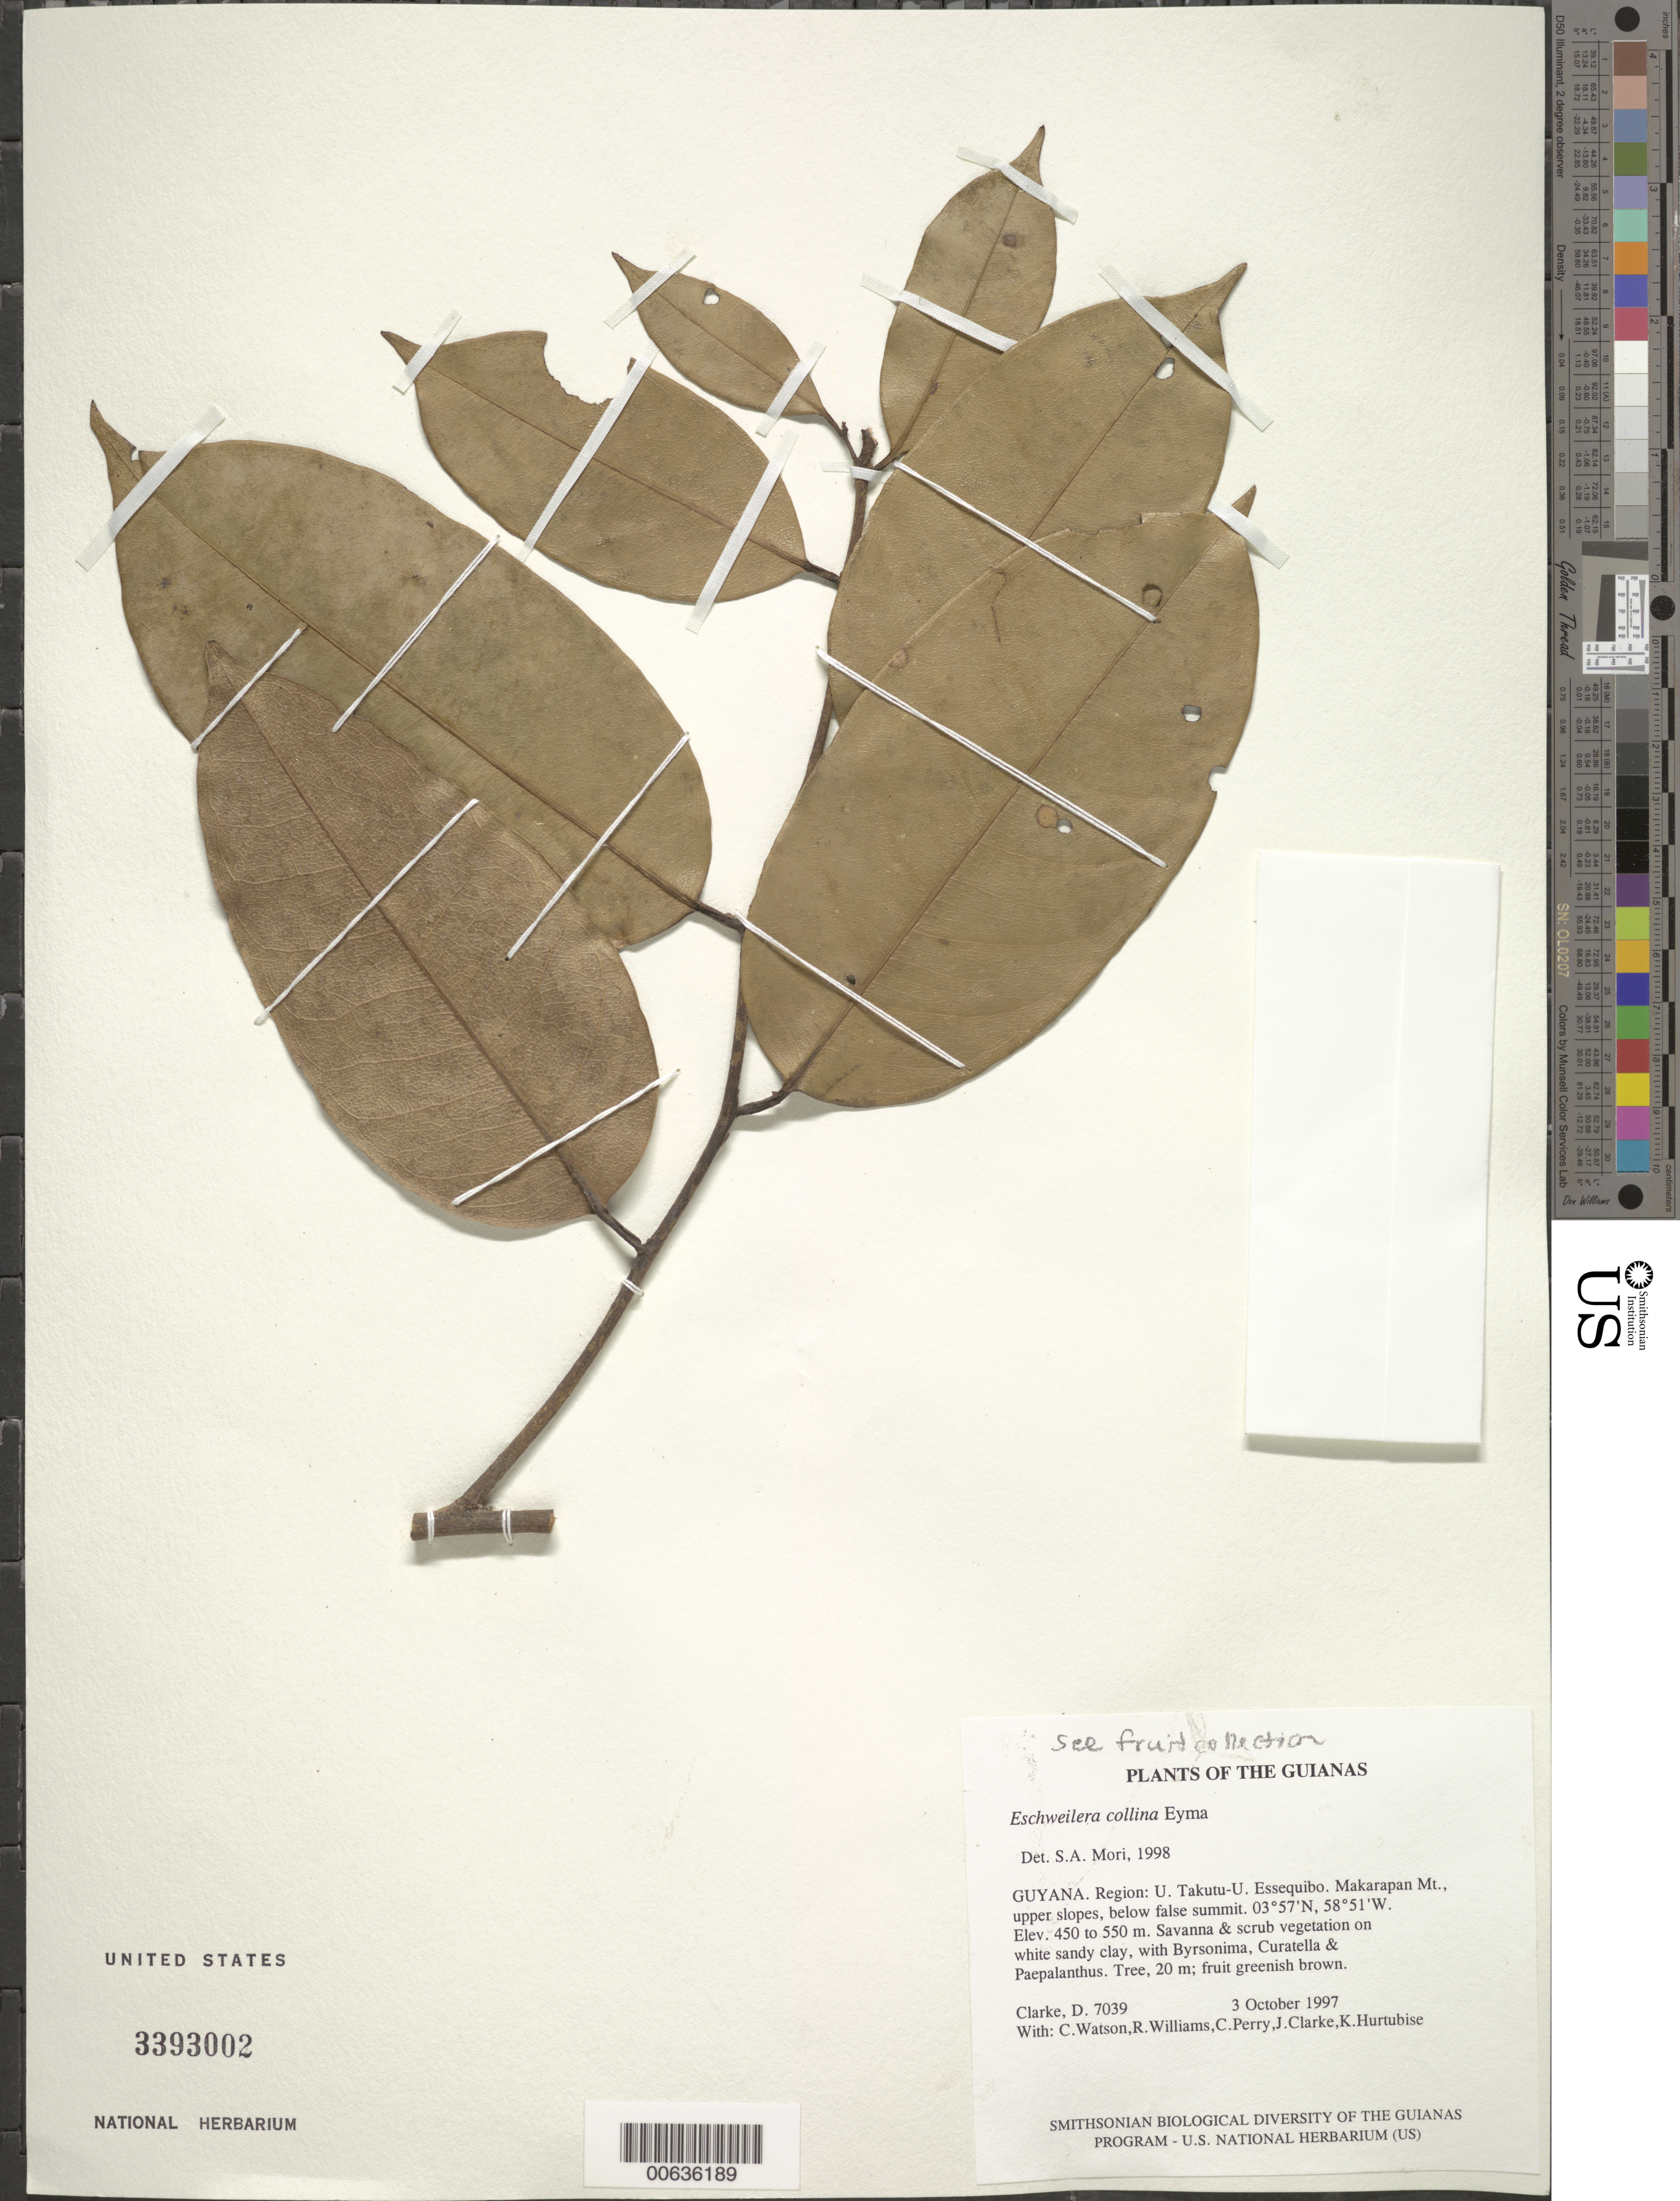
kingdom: Plantae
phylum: Tracheophyta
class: Magnoliopsida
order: Ericales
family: Lecythidaceae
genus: Eschweilera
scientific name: Eschweilera collina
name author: Eyma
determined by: Mori, Scott A.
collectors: H. D. Clarke, C. Watson, R. Williams, C. Perry, J. Clarke & K. Hurtubise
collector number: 7039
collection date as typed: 3 October 1997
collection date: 1997-10-03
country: Guyana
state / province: U. Takutu-U. Essequibo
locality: Makarapan Mt., upper slopes, below false summit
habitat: Savanna & scrub vegetation on white sandy clay, with Byrsonima, Curatella & Paepalanthus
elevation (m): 450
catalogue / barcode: US 3393002